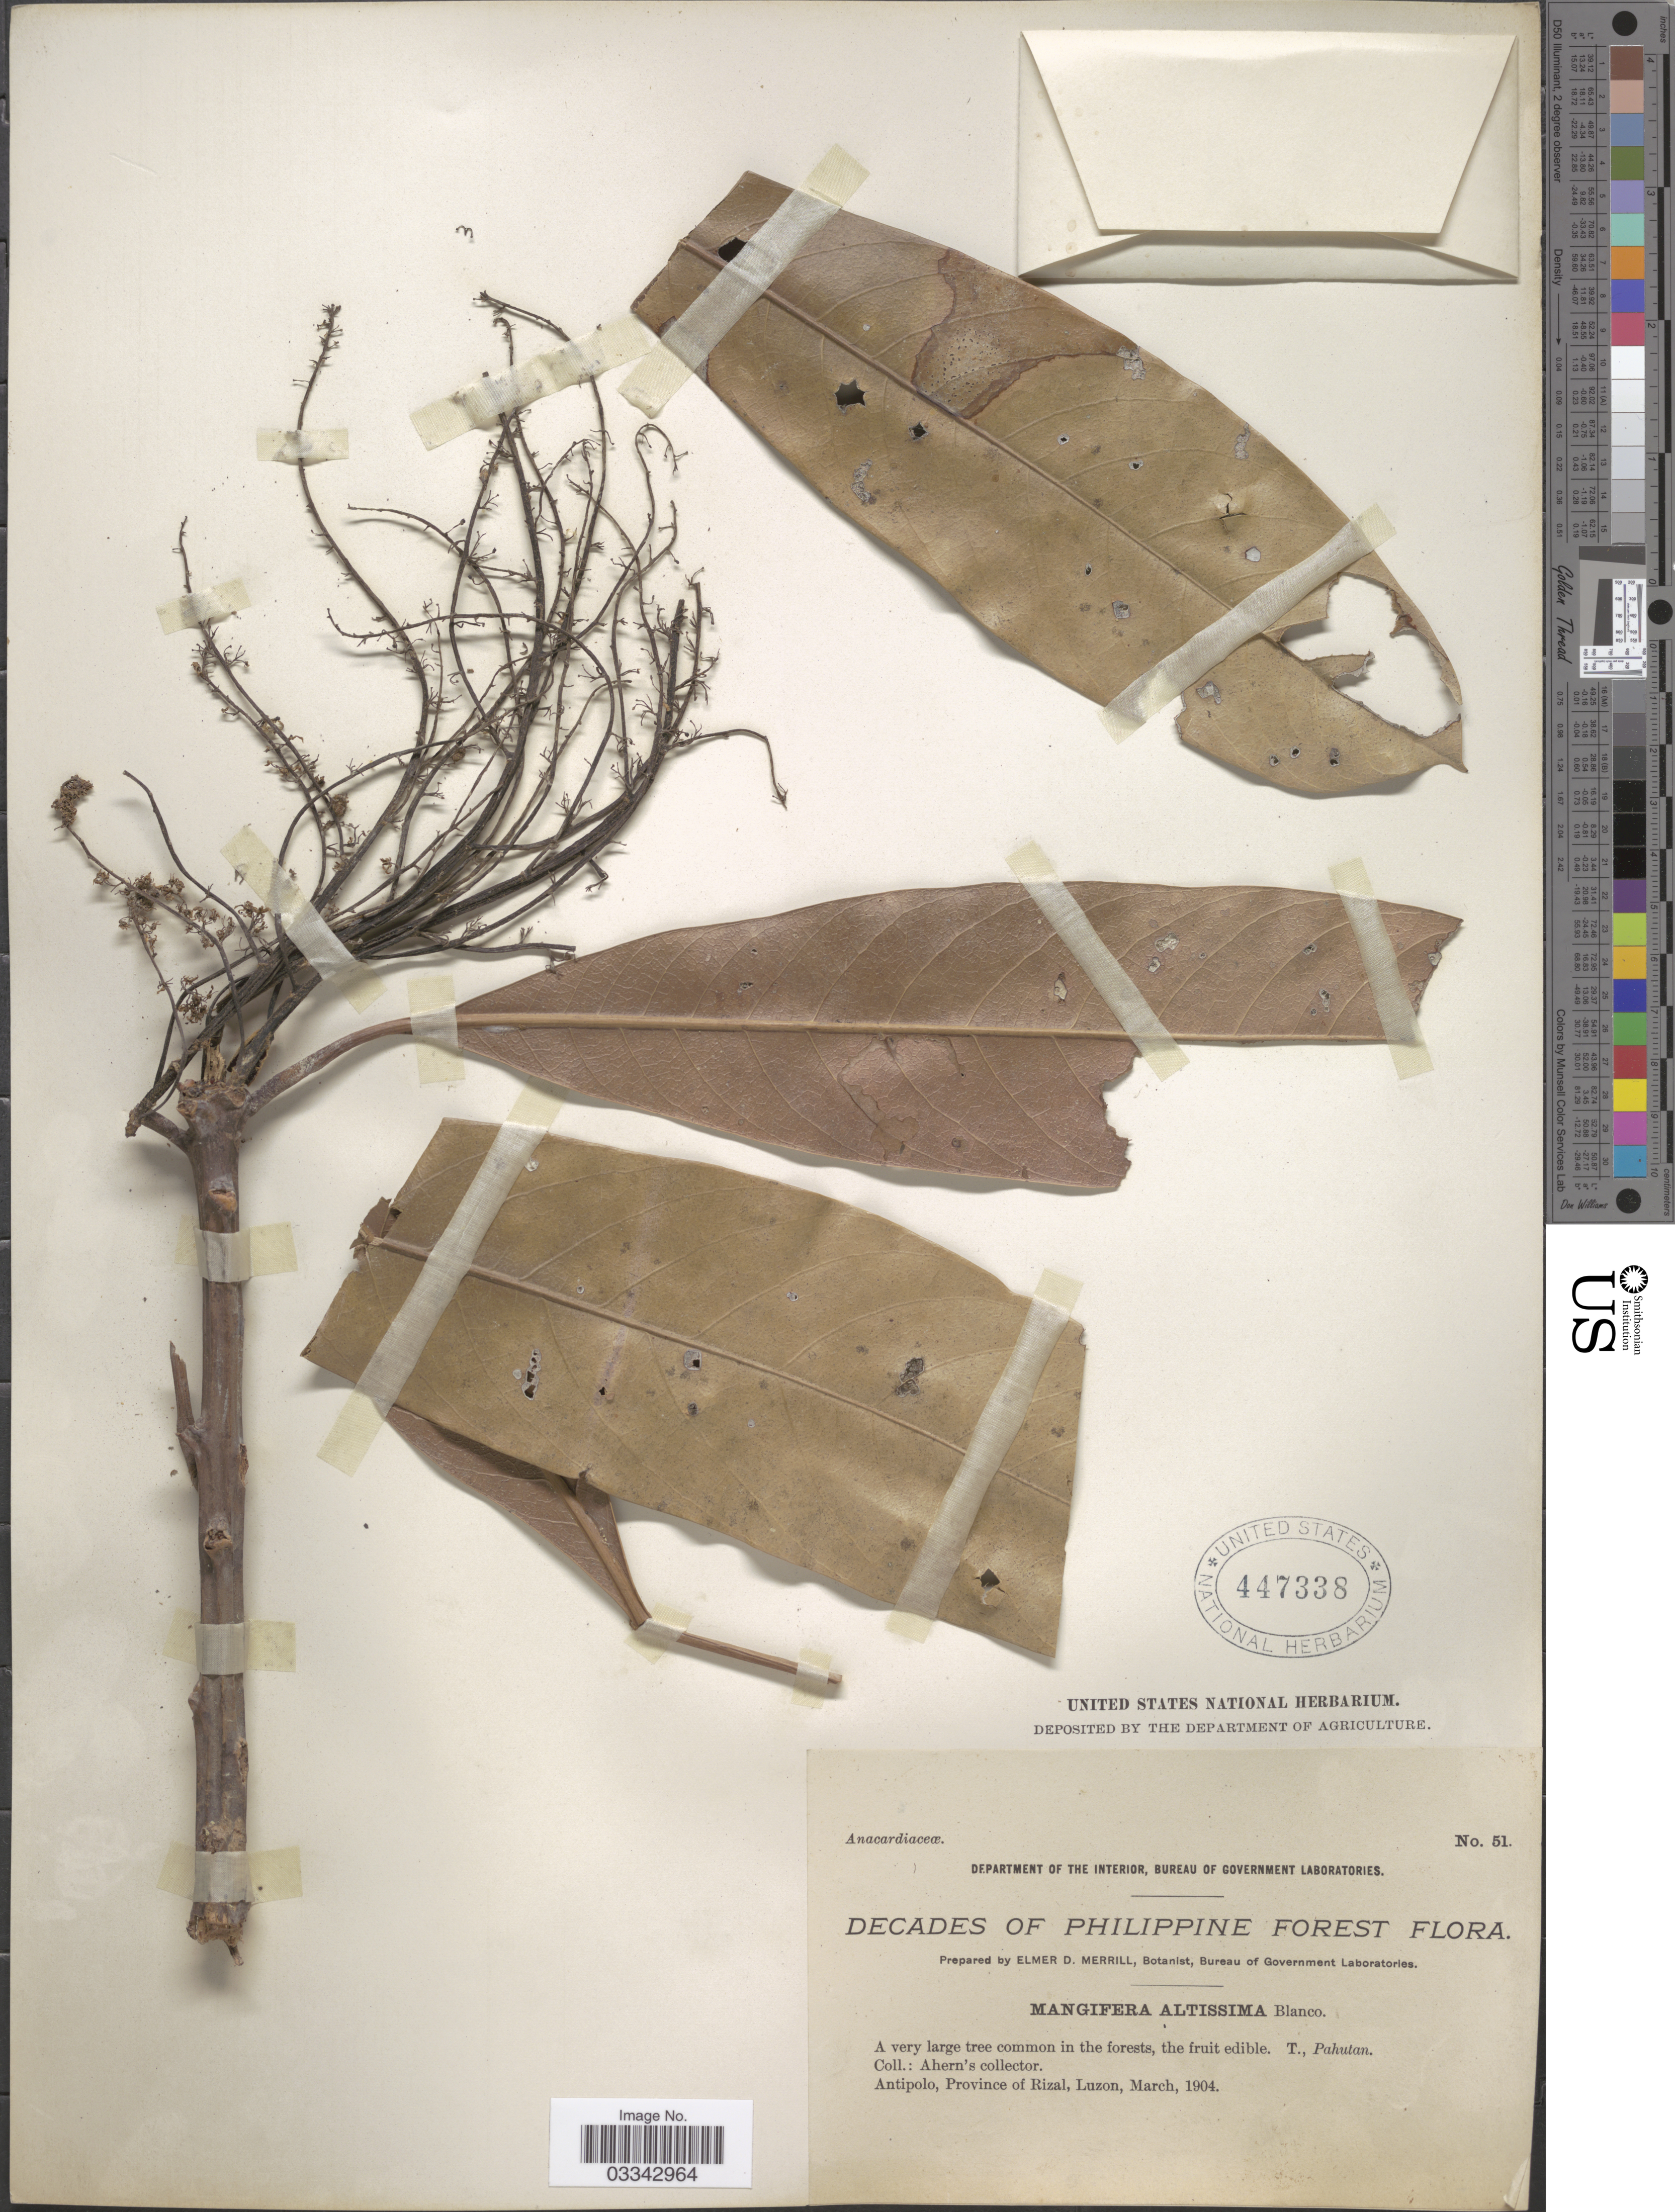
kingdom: Plantae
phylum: Tracheophyta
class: Magnoliopsida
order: Sapindales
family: Anacardiaceae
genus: Mangifera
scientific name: Mangifera altissima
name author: Blanco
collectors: Ahern's collector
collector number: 51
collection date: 1904-03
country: Philippines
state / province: Calabarzon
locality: Antipolo, Province of Rizal, Luzon.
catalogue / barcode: US 447338